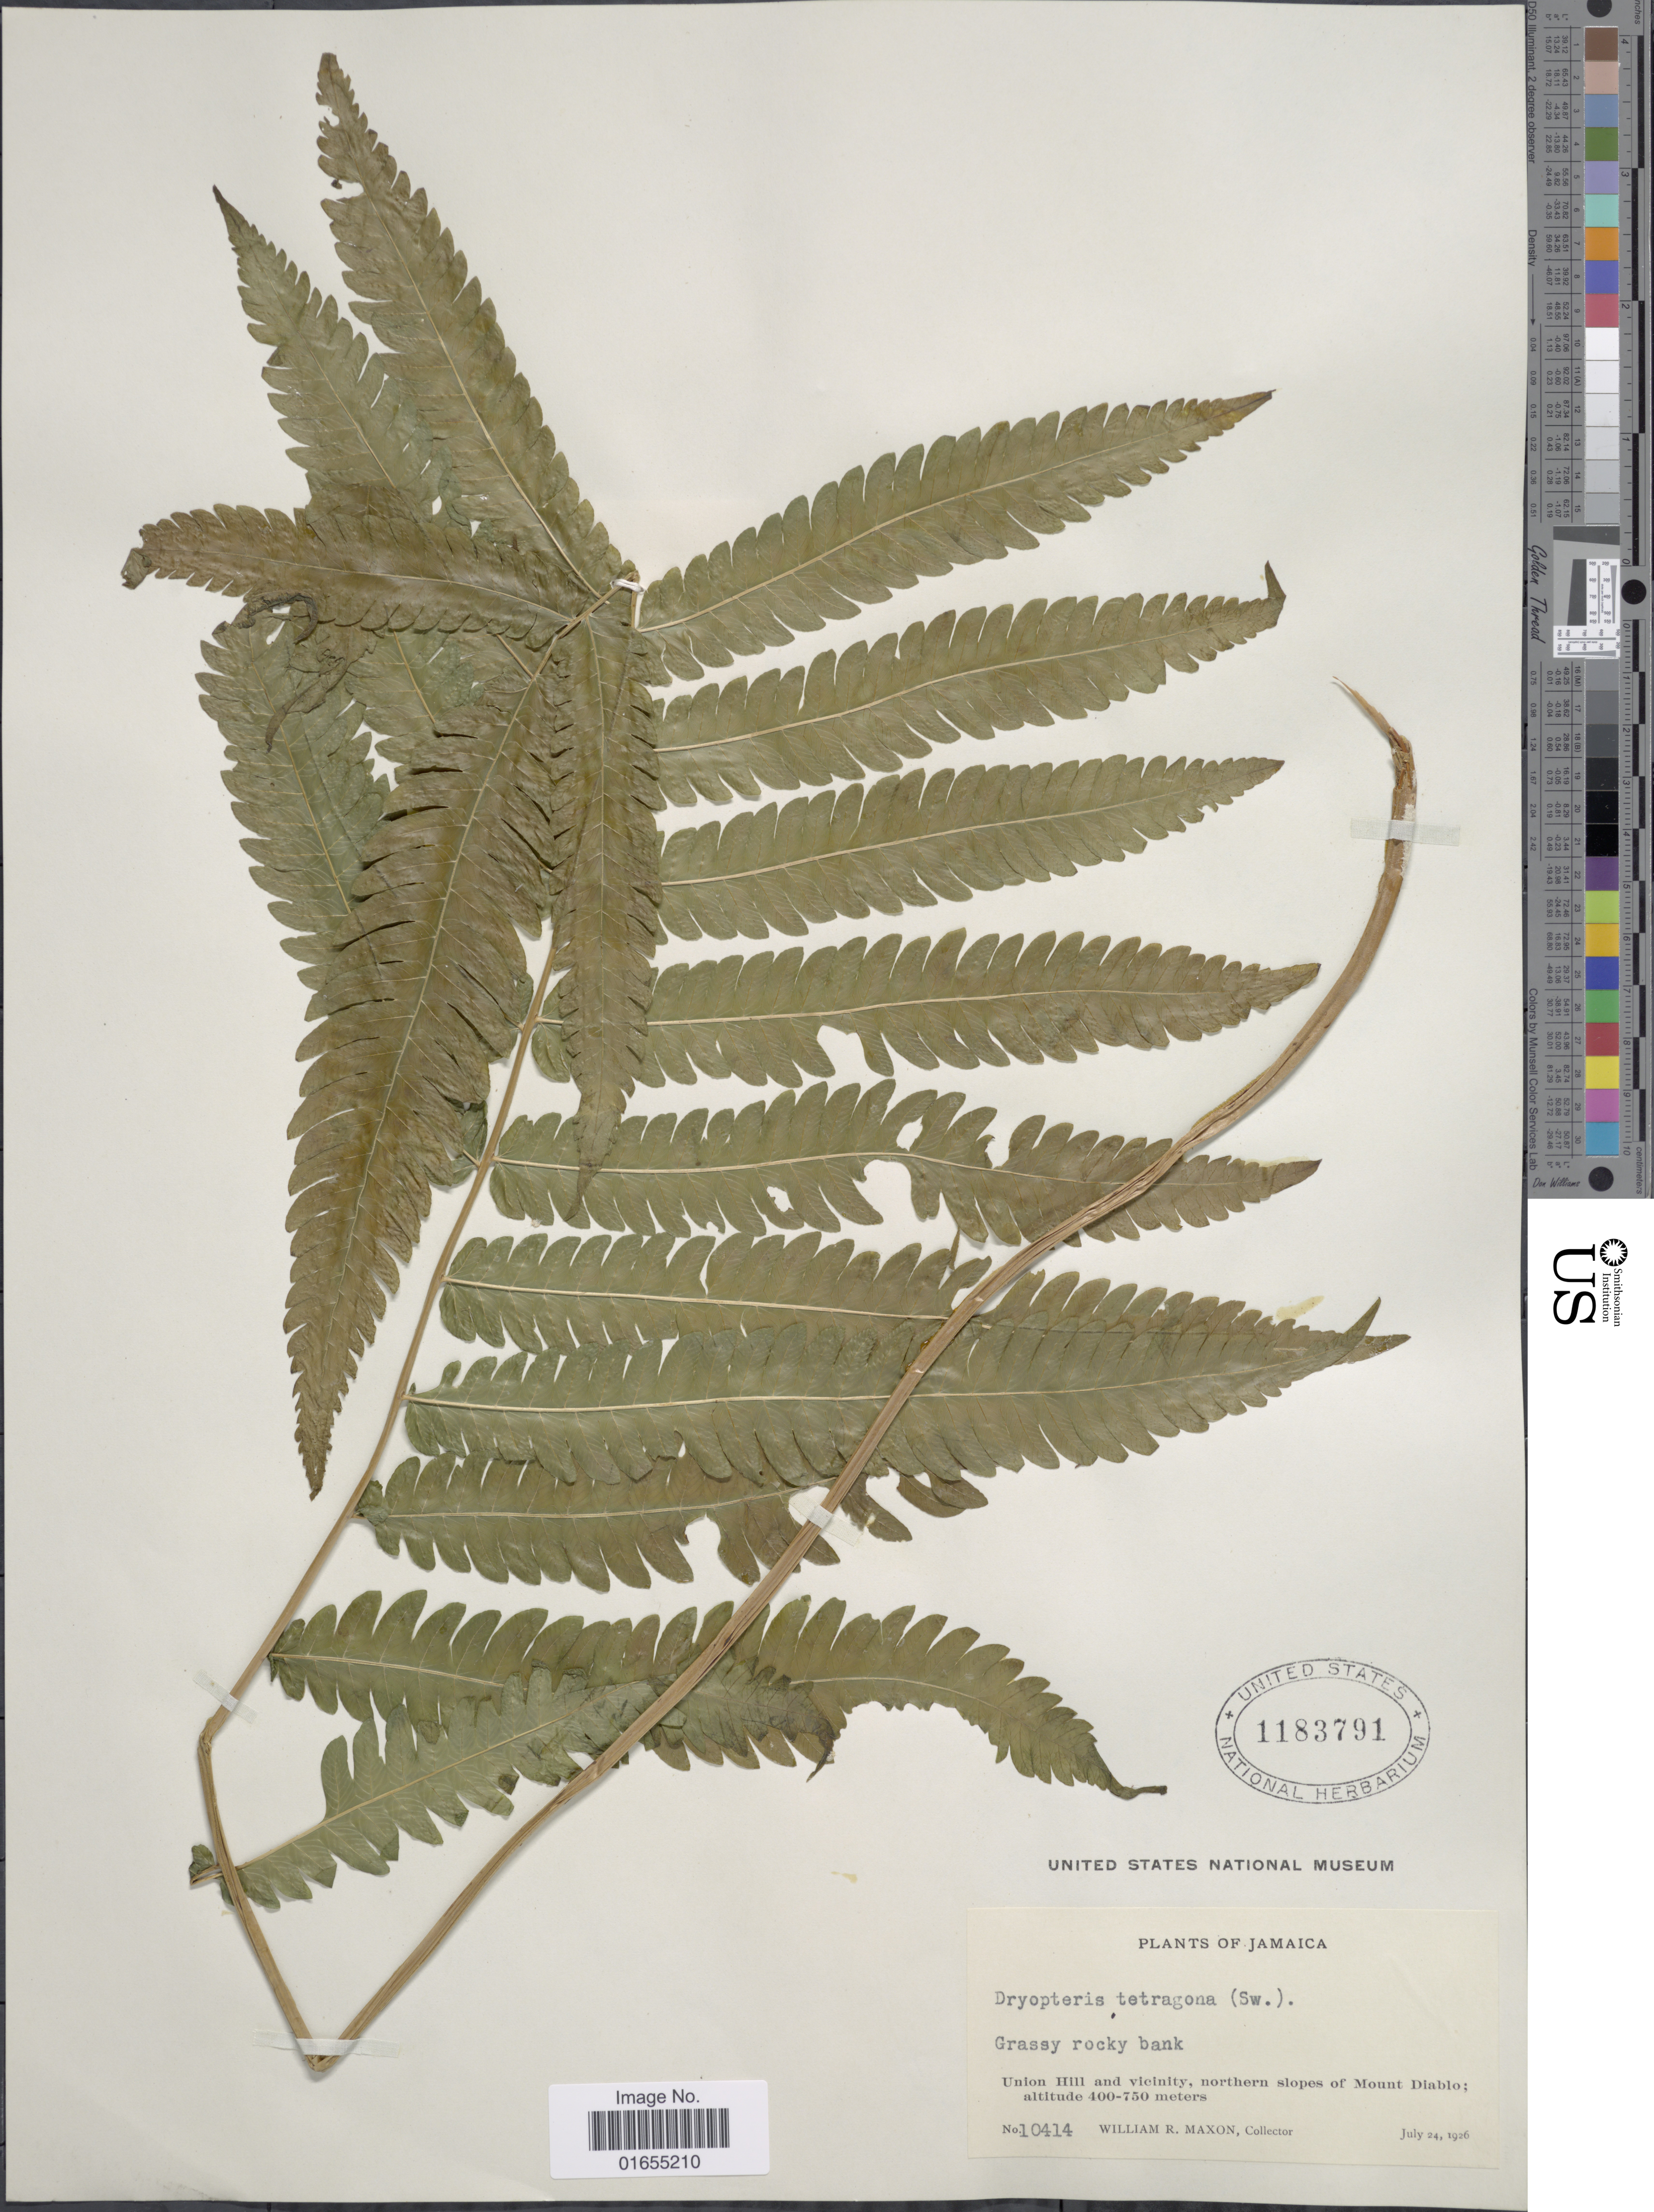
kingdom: Plantae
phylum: Tracheophyta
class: Polypodiopsida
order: Polypodiales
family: Thelypteridaceae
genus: Goniopteris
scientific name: Goniopteris subtetragona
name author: (Link) Vareschi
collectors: W. R. Maxon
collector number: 10414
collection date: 1926-07-24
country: Jamaica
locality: Union Hill and vicinity, northern slopes of Mount Diablo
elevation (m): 400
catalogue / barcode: US 1183791